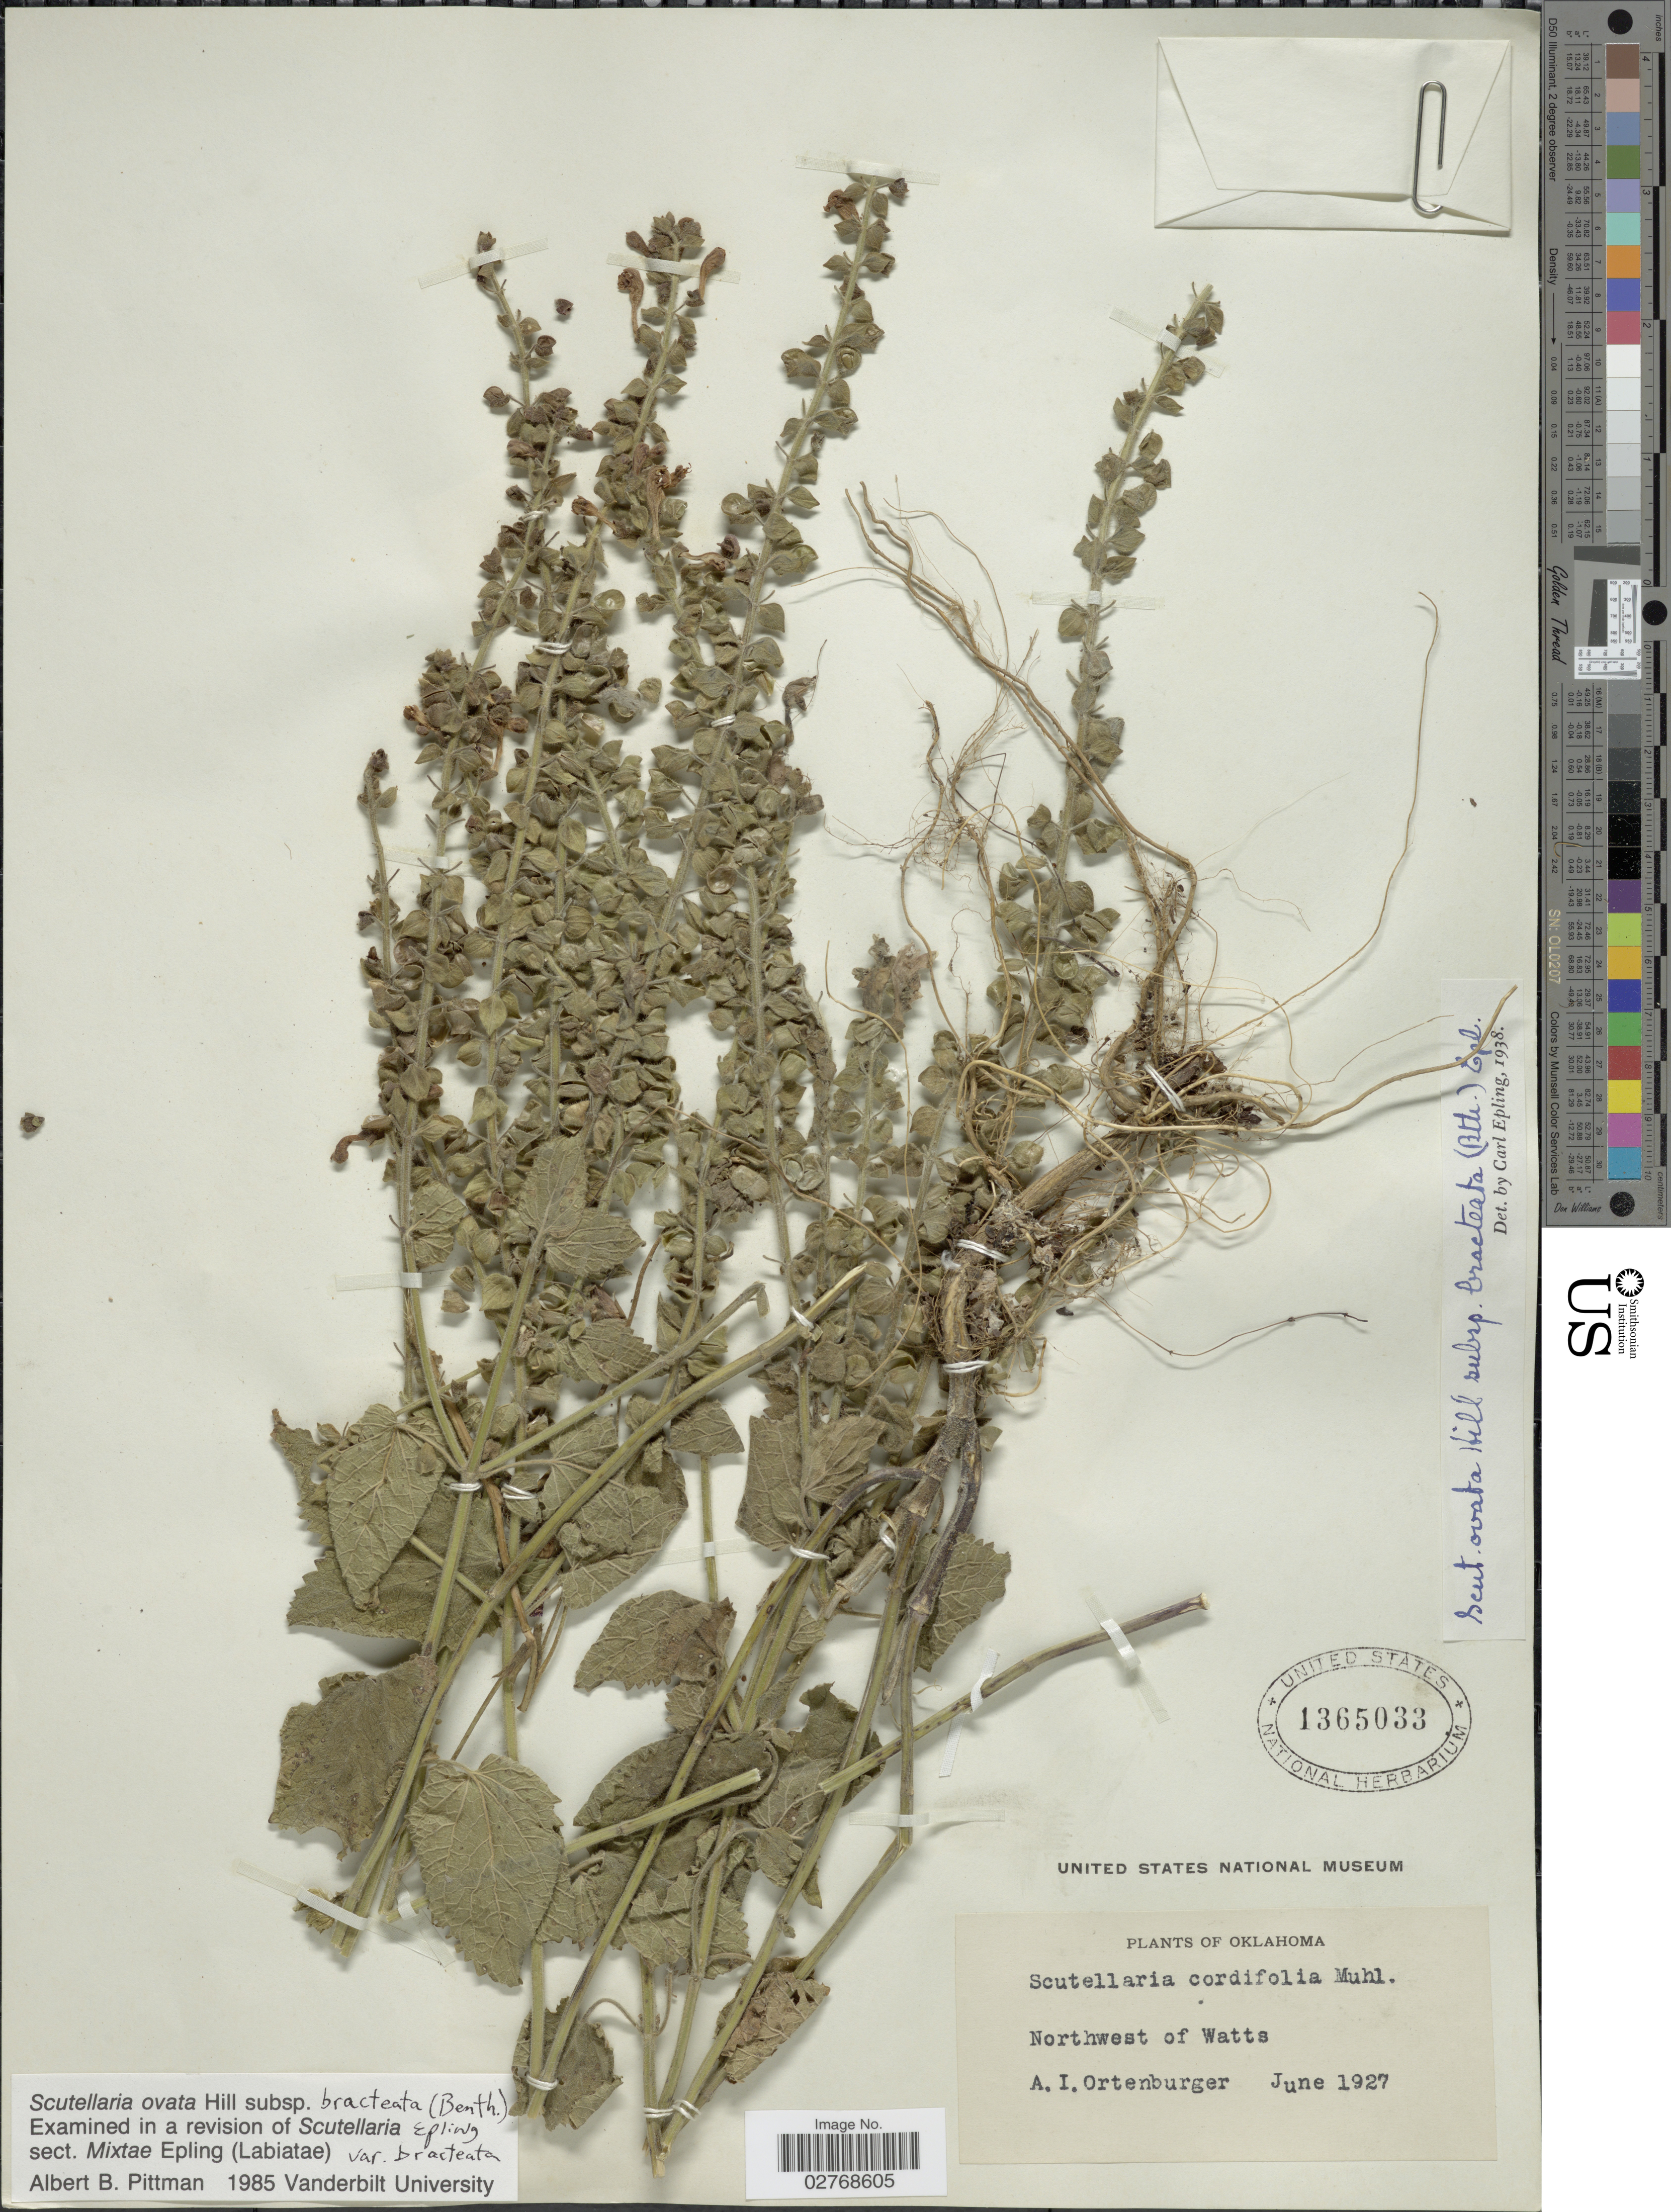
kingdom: Plantae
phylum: Tracheophyta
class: Magnoliopsida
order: Lamiales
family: Lamiaceae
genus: Scutellaria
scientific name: Scutellaria ovata subsp. bracteata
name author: (Benth.) Epling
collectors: A. Ortenburger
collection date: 1927-06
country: United States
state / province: Oklahoma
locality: Northwest of Watts.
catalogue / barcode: US 1365033